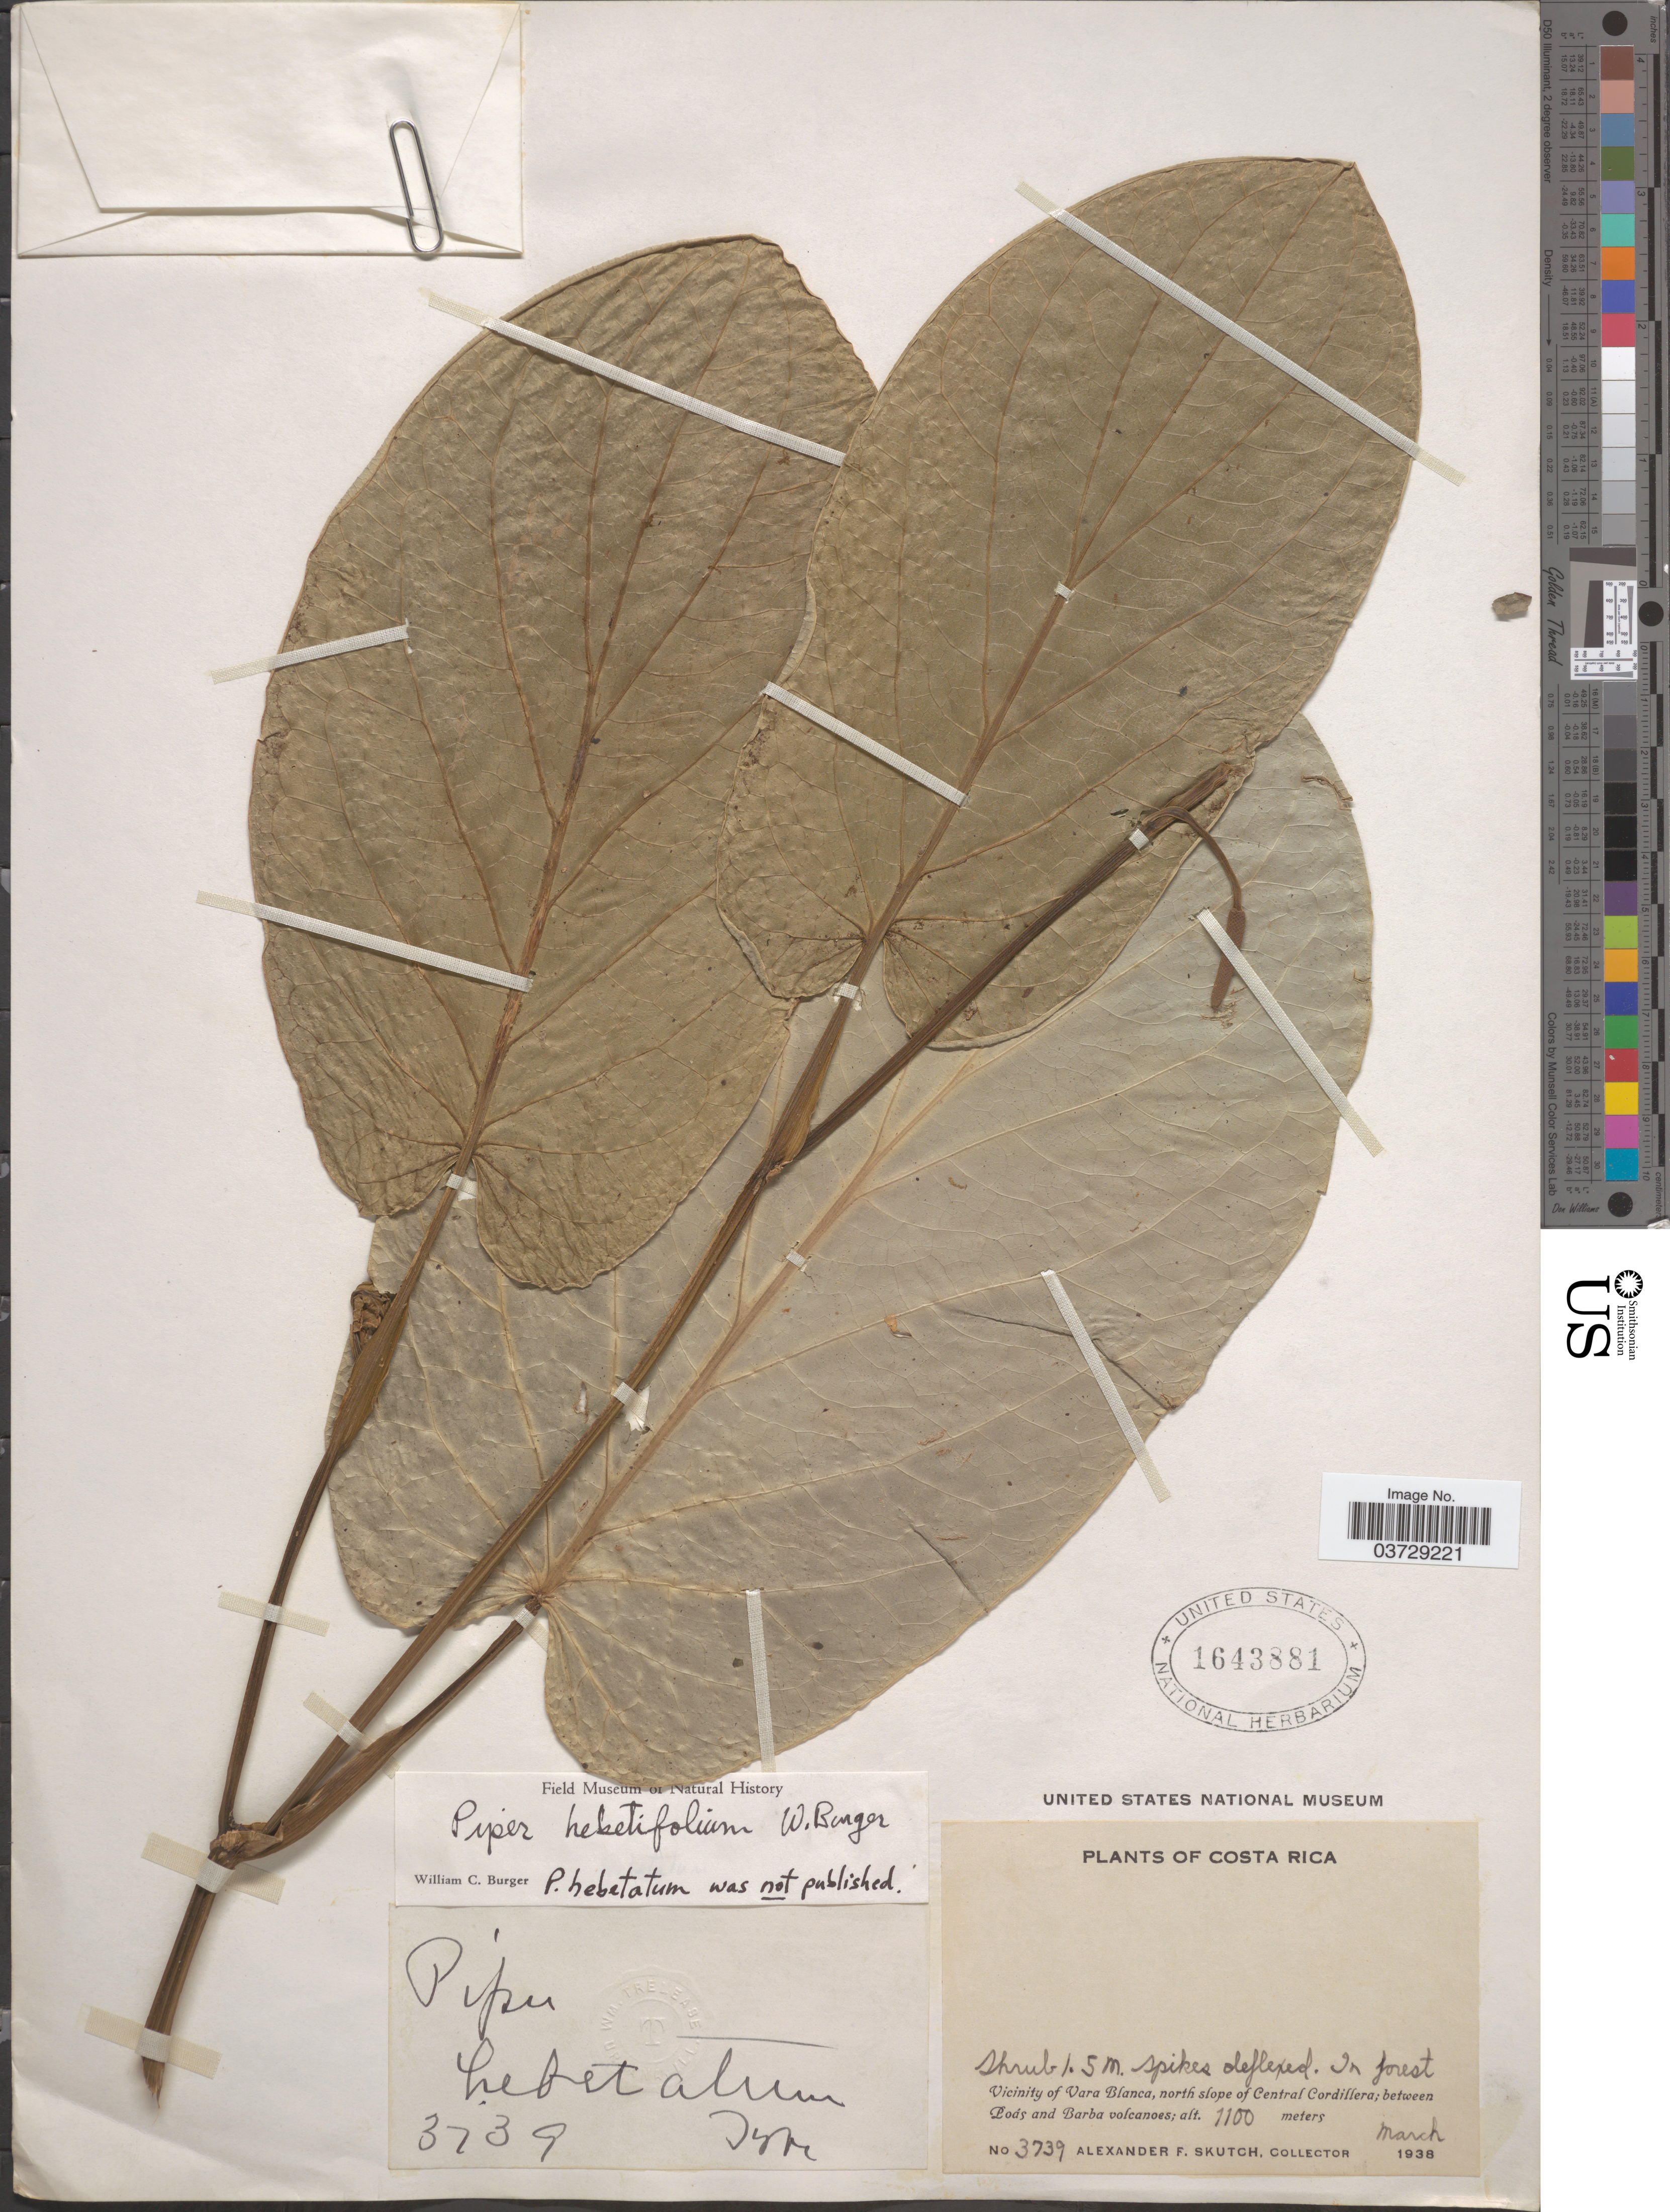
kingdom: Plantae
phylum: Tracheophyta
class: Magnoliopsida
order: Piperales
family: Piperaceae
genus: Piper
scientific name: Piper hebetifolium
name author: W.C. Burger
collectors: A. F. Skutch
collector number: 3739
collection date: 1938-03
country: Costa Rica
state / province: Heredia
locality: Vicinity of Vara Blanca de Sarapiquí, north slope of Central Cordillera, between Poás and Barba volcanoes.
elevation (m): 1100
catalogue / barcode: US 1643881